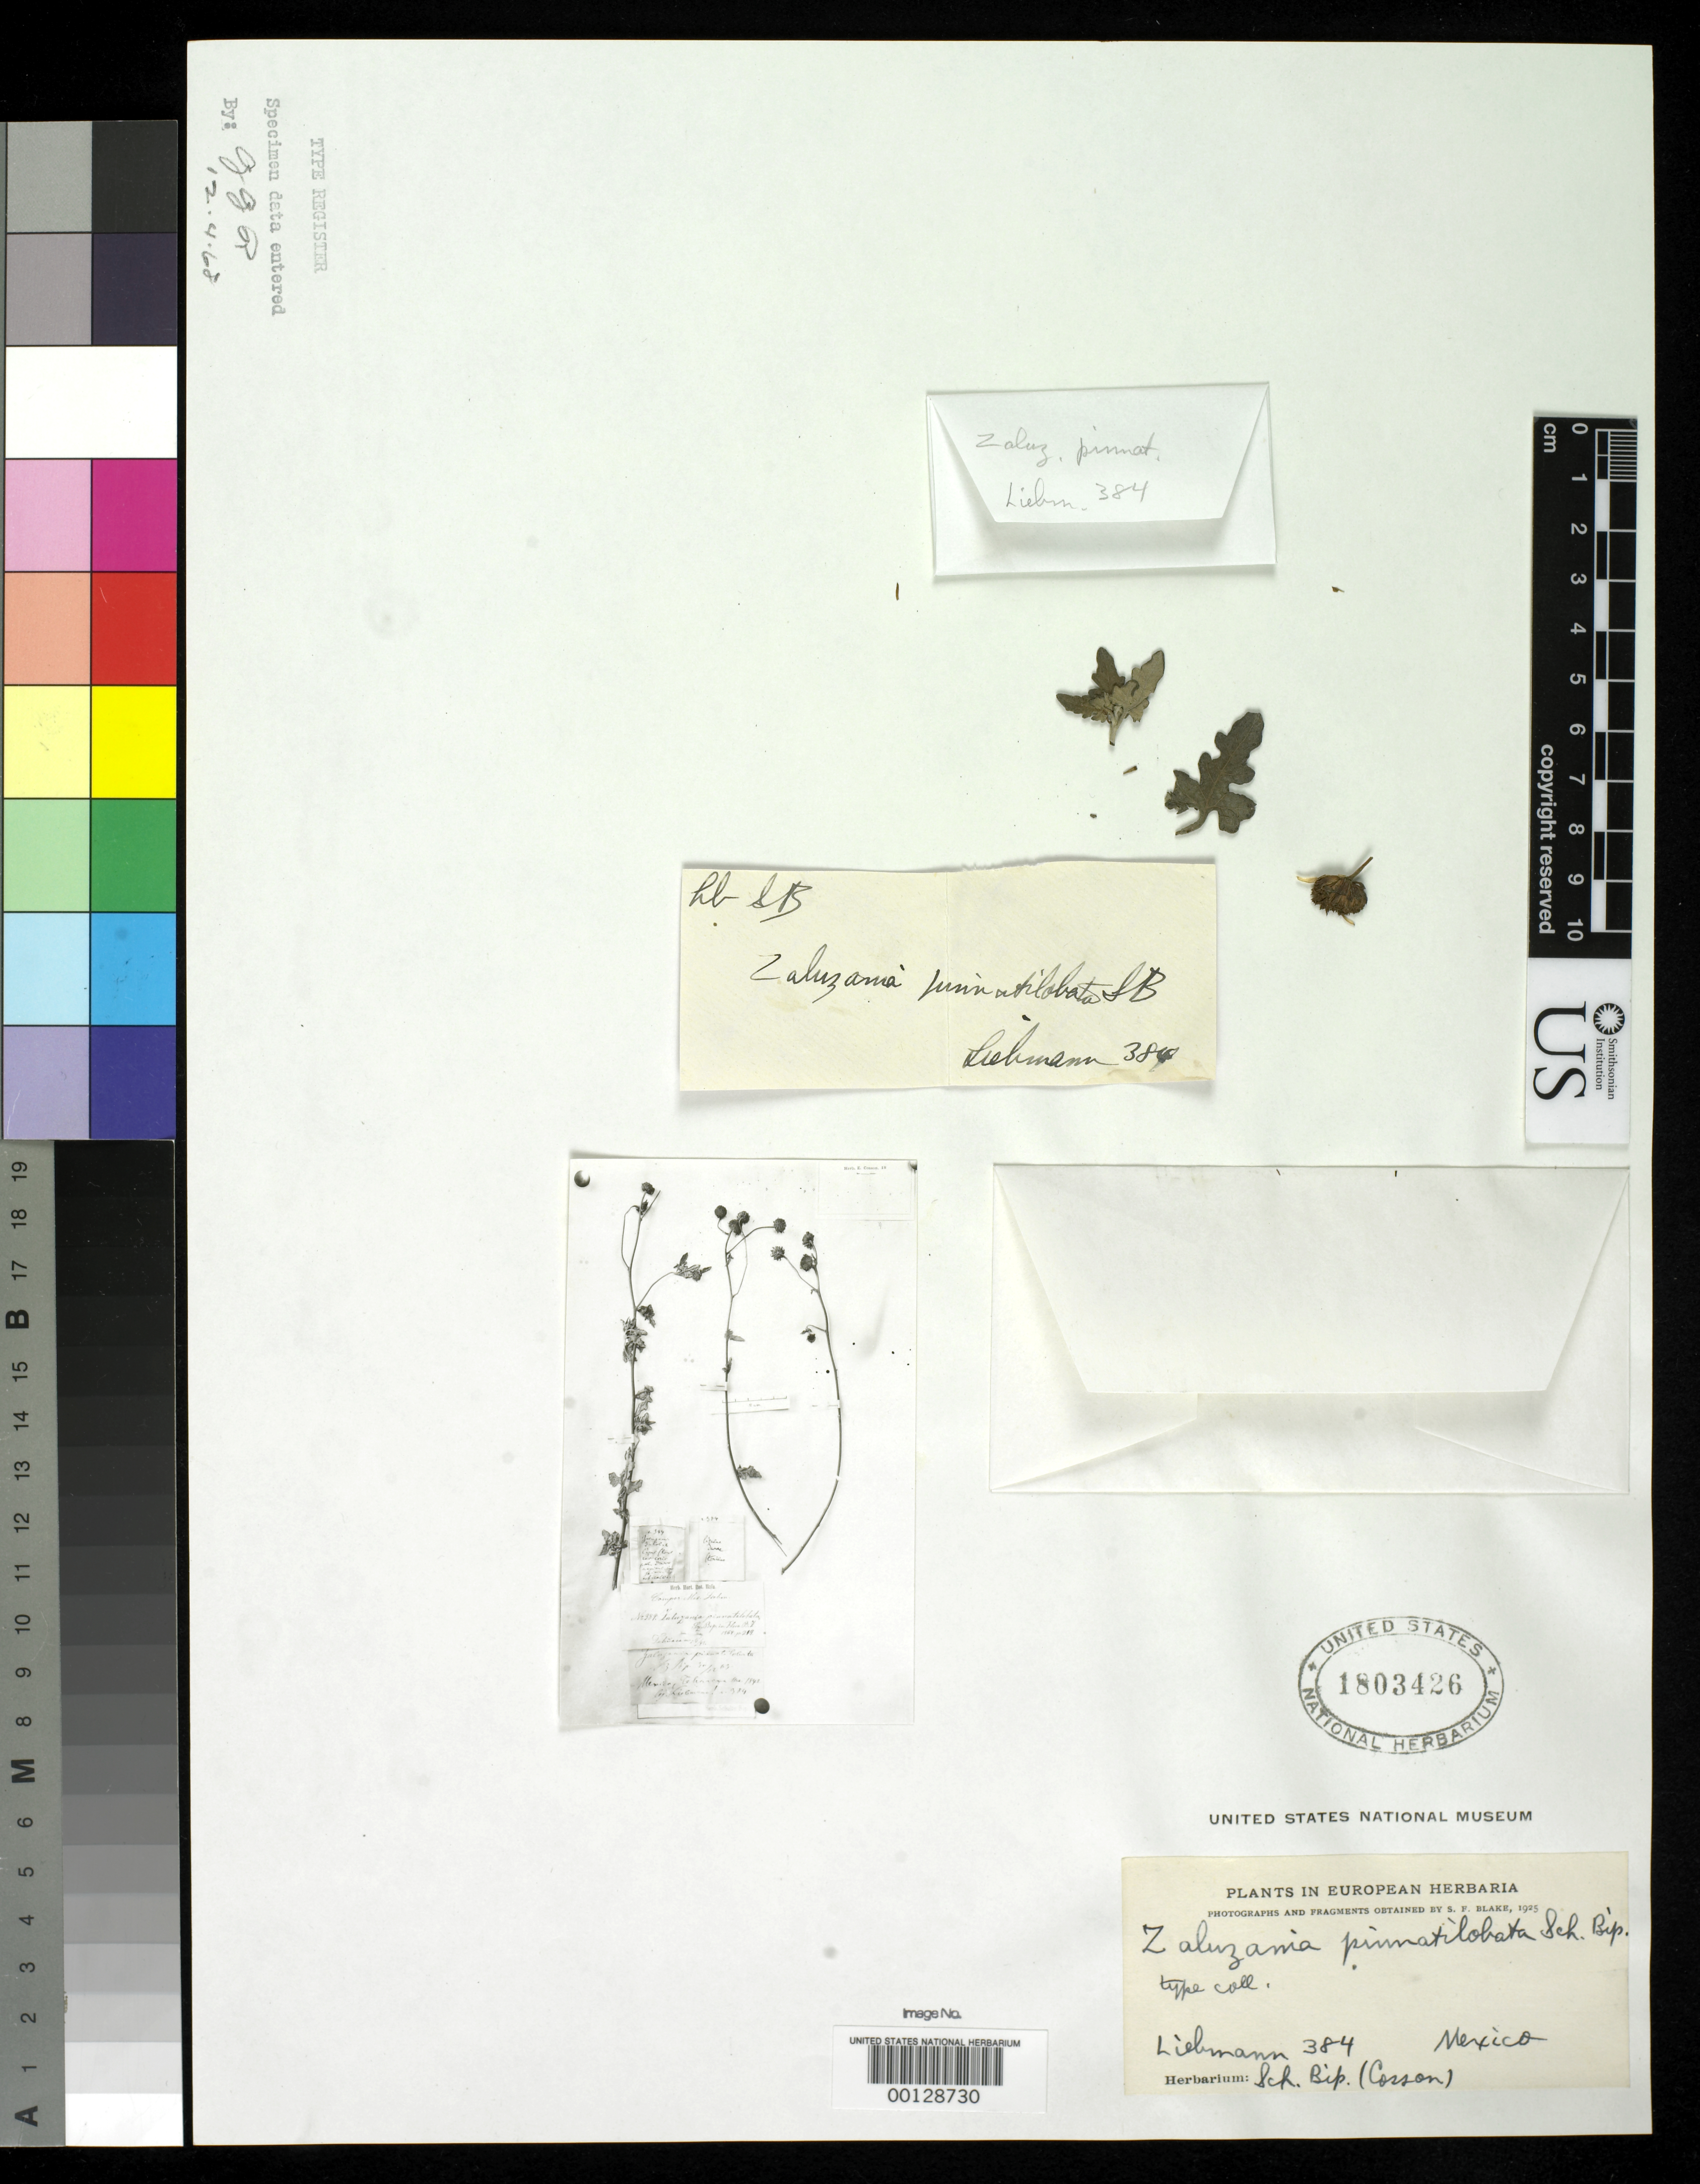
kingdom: Plantae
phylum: Tracheophyta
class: Magnoliopsida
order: Asterales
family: Asteraceae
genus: Zaluzania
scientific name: Zaluzania pinnatilobata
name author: Sch. Bip.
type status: Type Fragment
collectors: F. M. Liebmann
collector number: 384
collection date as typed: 1842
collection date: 1842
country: Mexico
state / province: Puebla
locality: Tehuacan.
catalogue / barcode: US 1803426